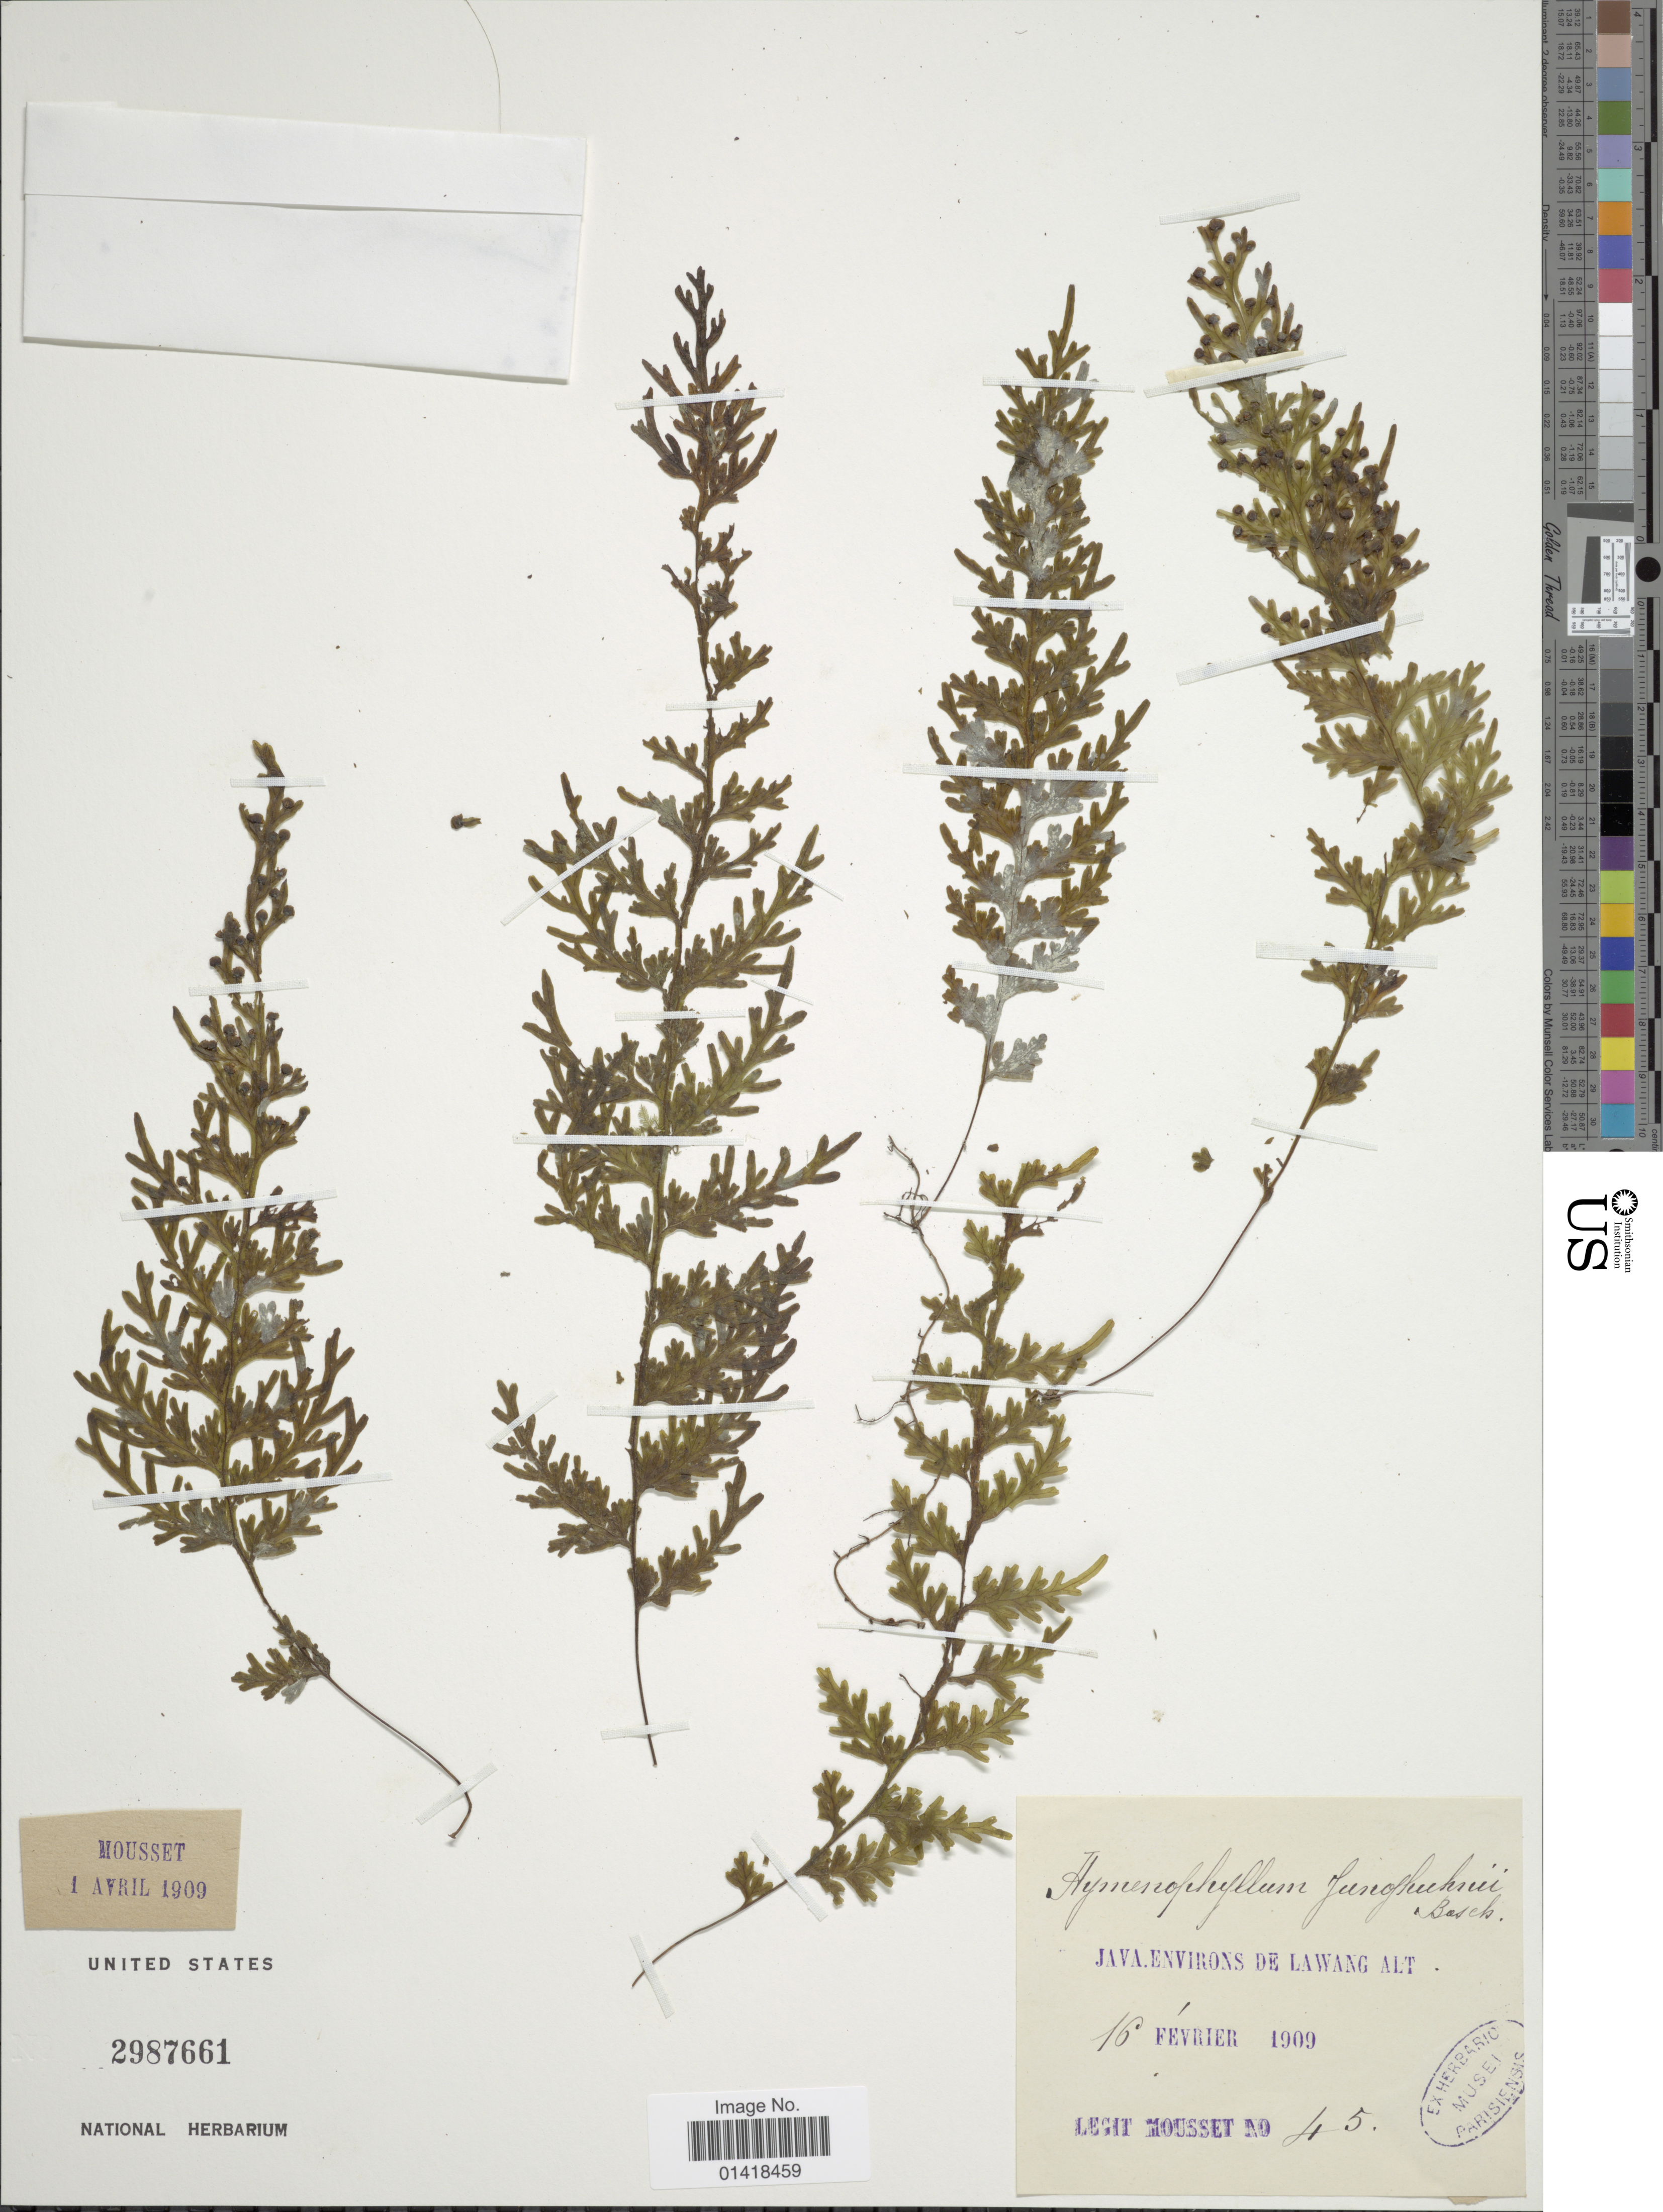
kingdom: Plantae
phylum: Tracheophyta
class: Polypodiopsida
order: Hymenophyllales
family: Hymenophyllaceae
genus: Hymenophyllum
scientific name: Hymenophyllum junghuhnii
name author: Bosch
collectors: Mousset, --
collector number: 45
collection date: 1909-02-16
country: Indonesia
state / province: Java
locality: Java, environs de Lawang alt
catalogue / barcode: US 2987661